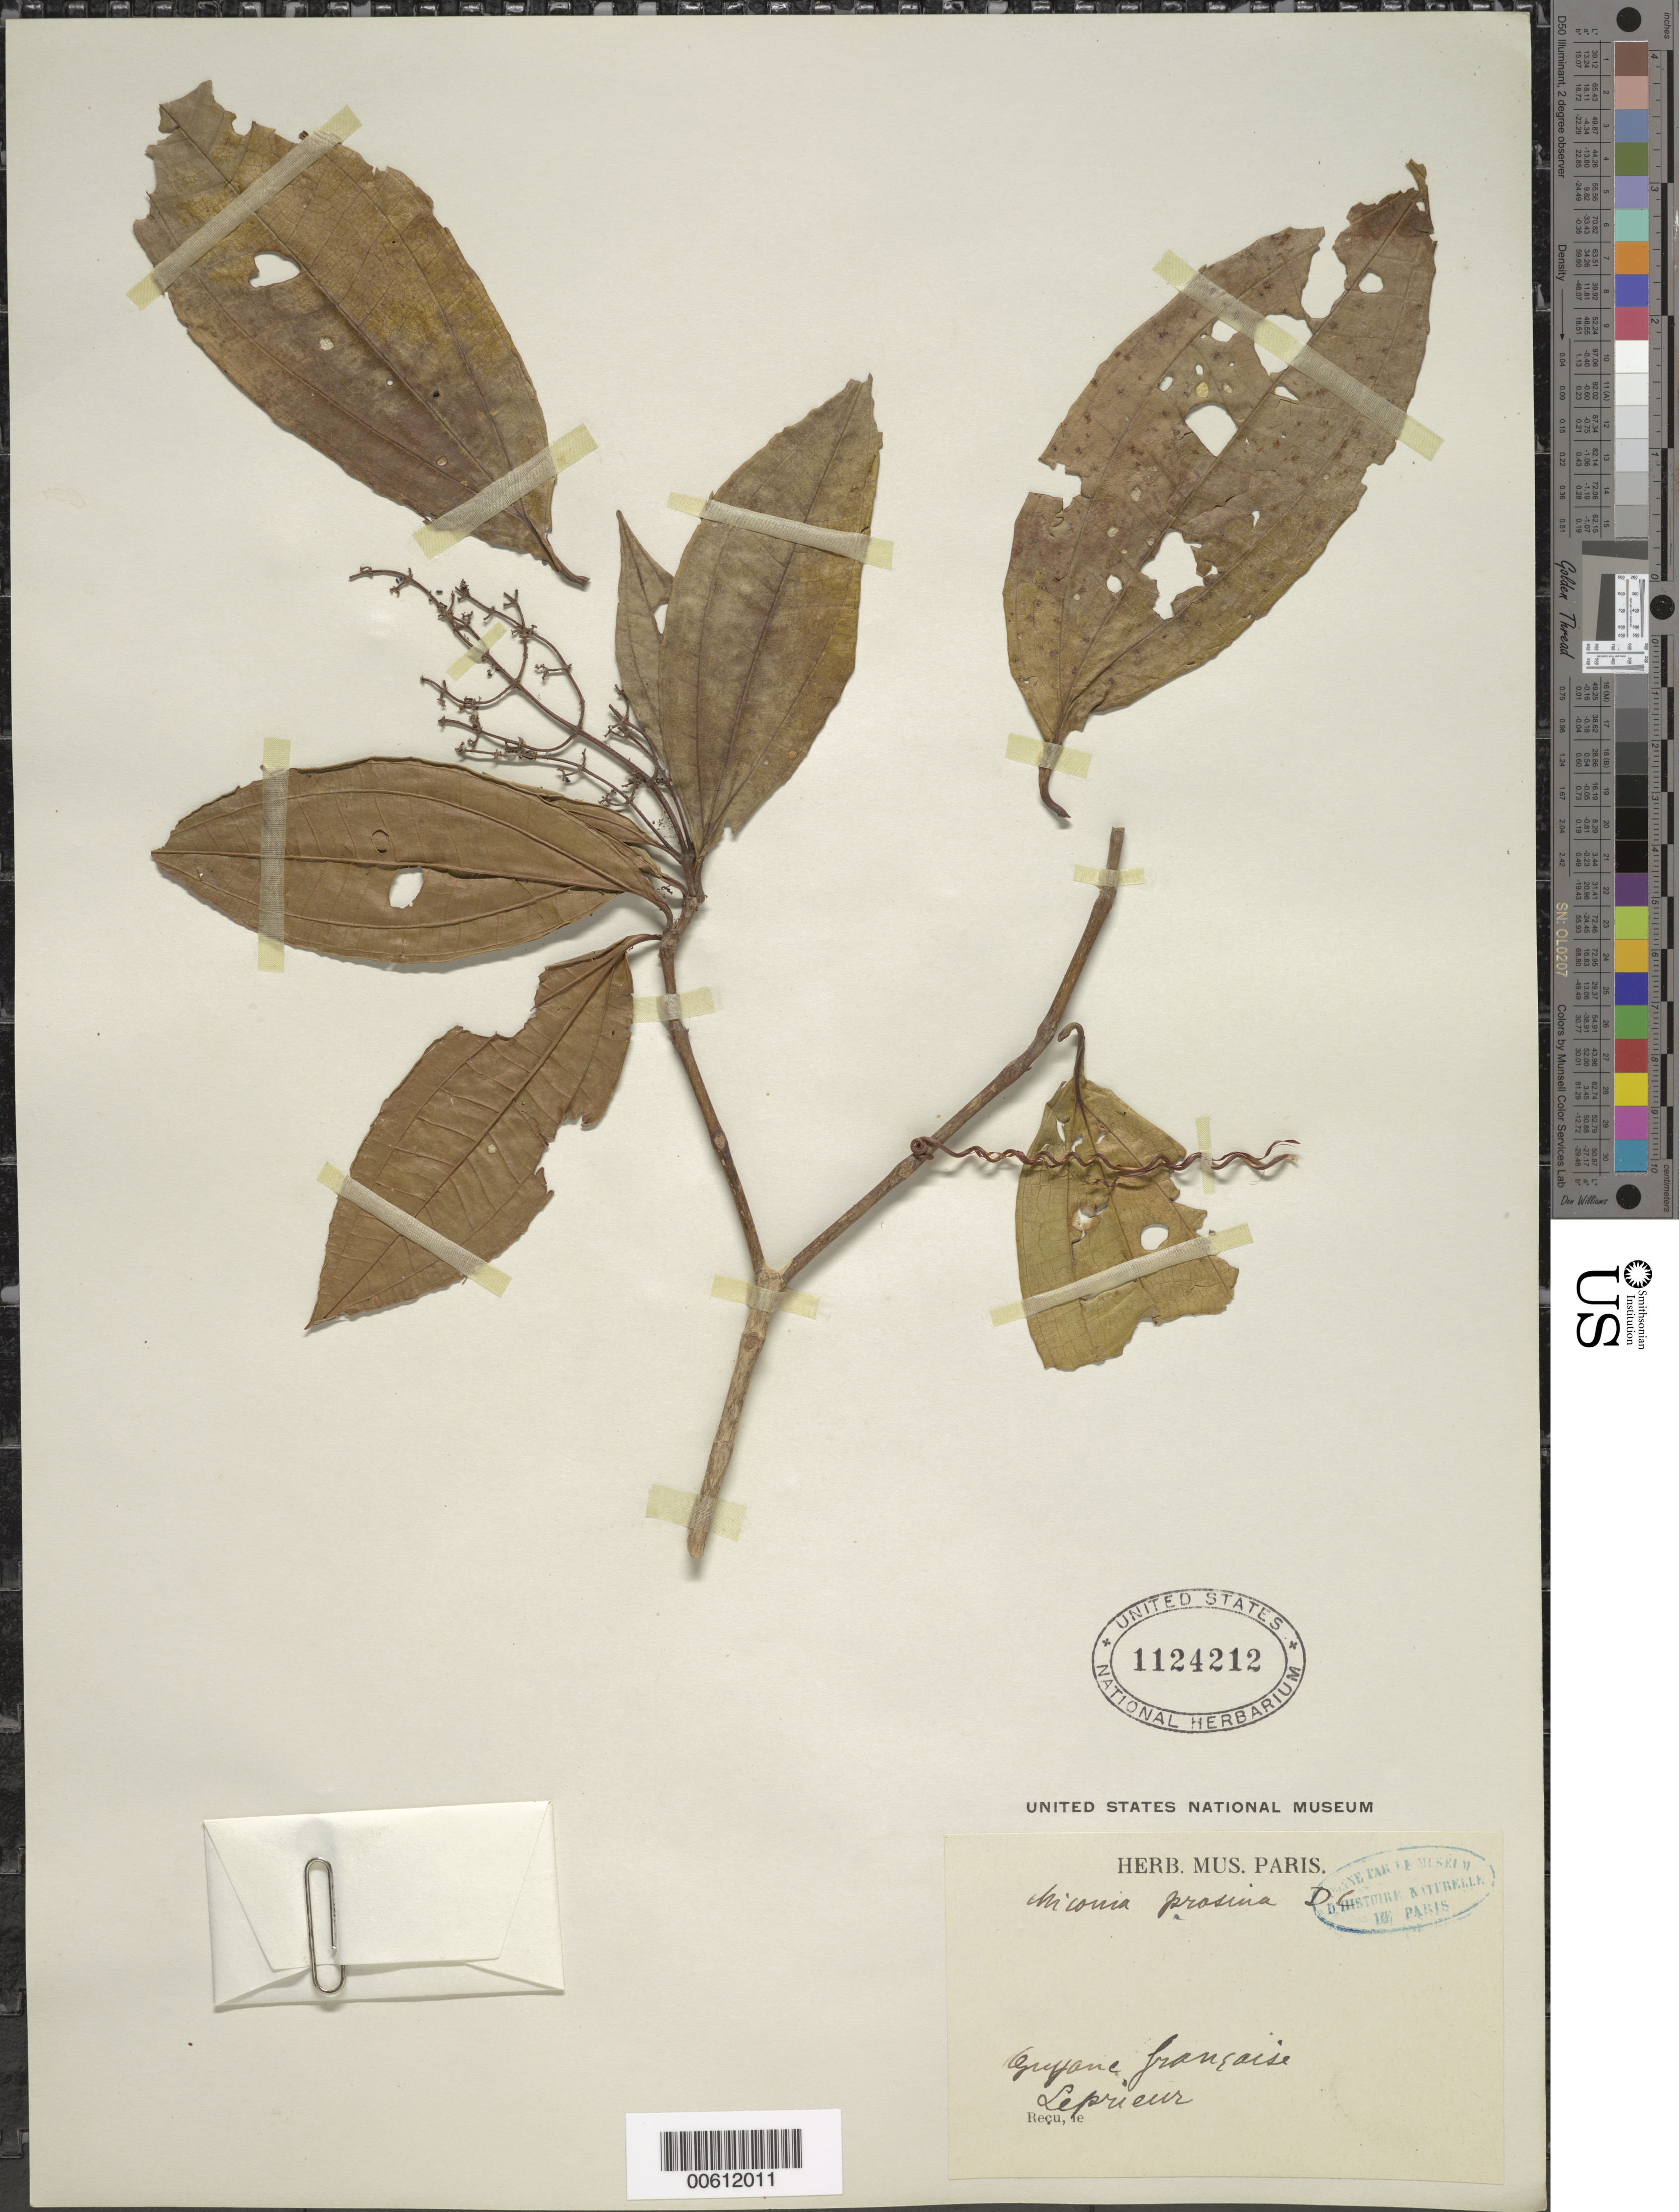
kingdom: Plantae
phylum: Tracheophyta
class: Magnoliopsida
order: Myrtales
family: Melastomataceae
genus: Miconia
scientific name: Miconia prasina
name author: (Sw.) DC.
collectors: F. M. R. Leprieur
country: French Guiana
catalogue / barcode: US 1124212